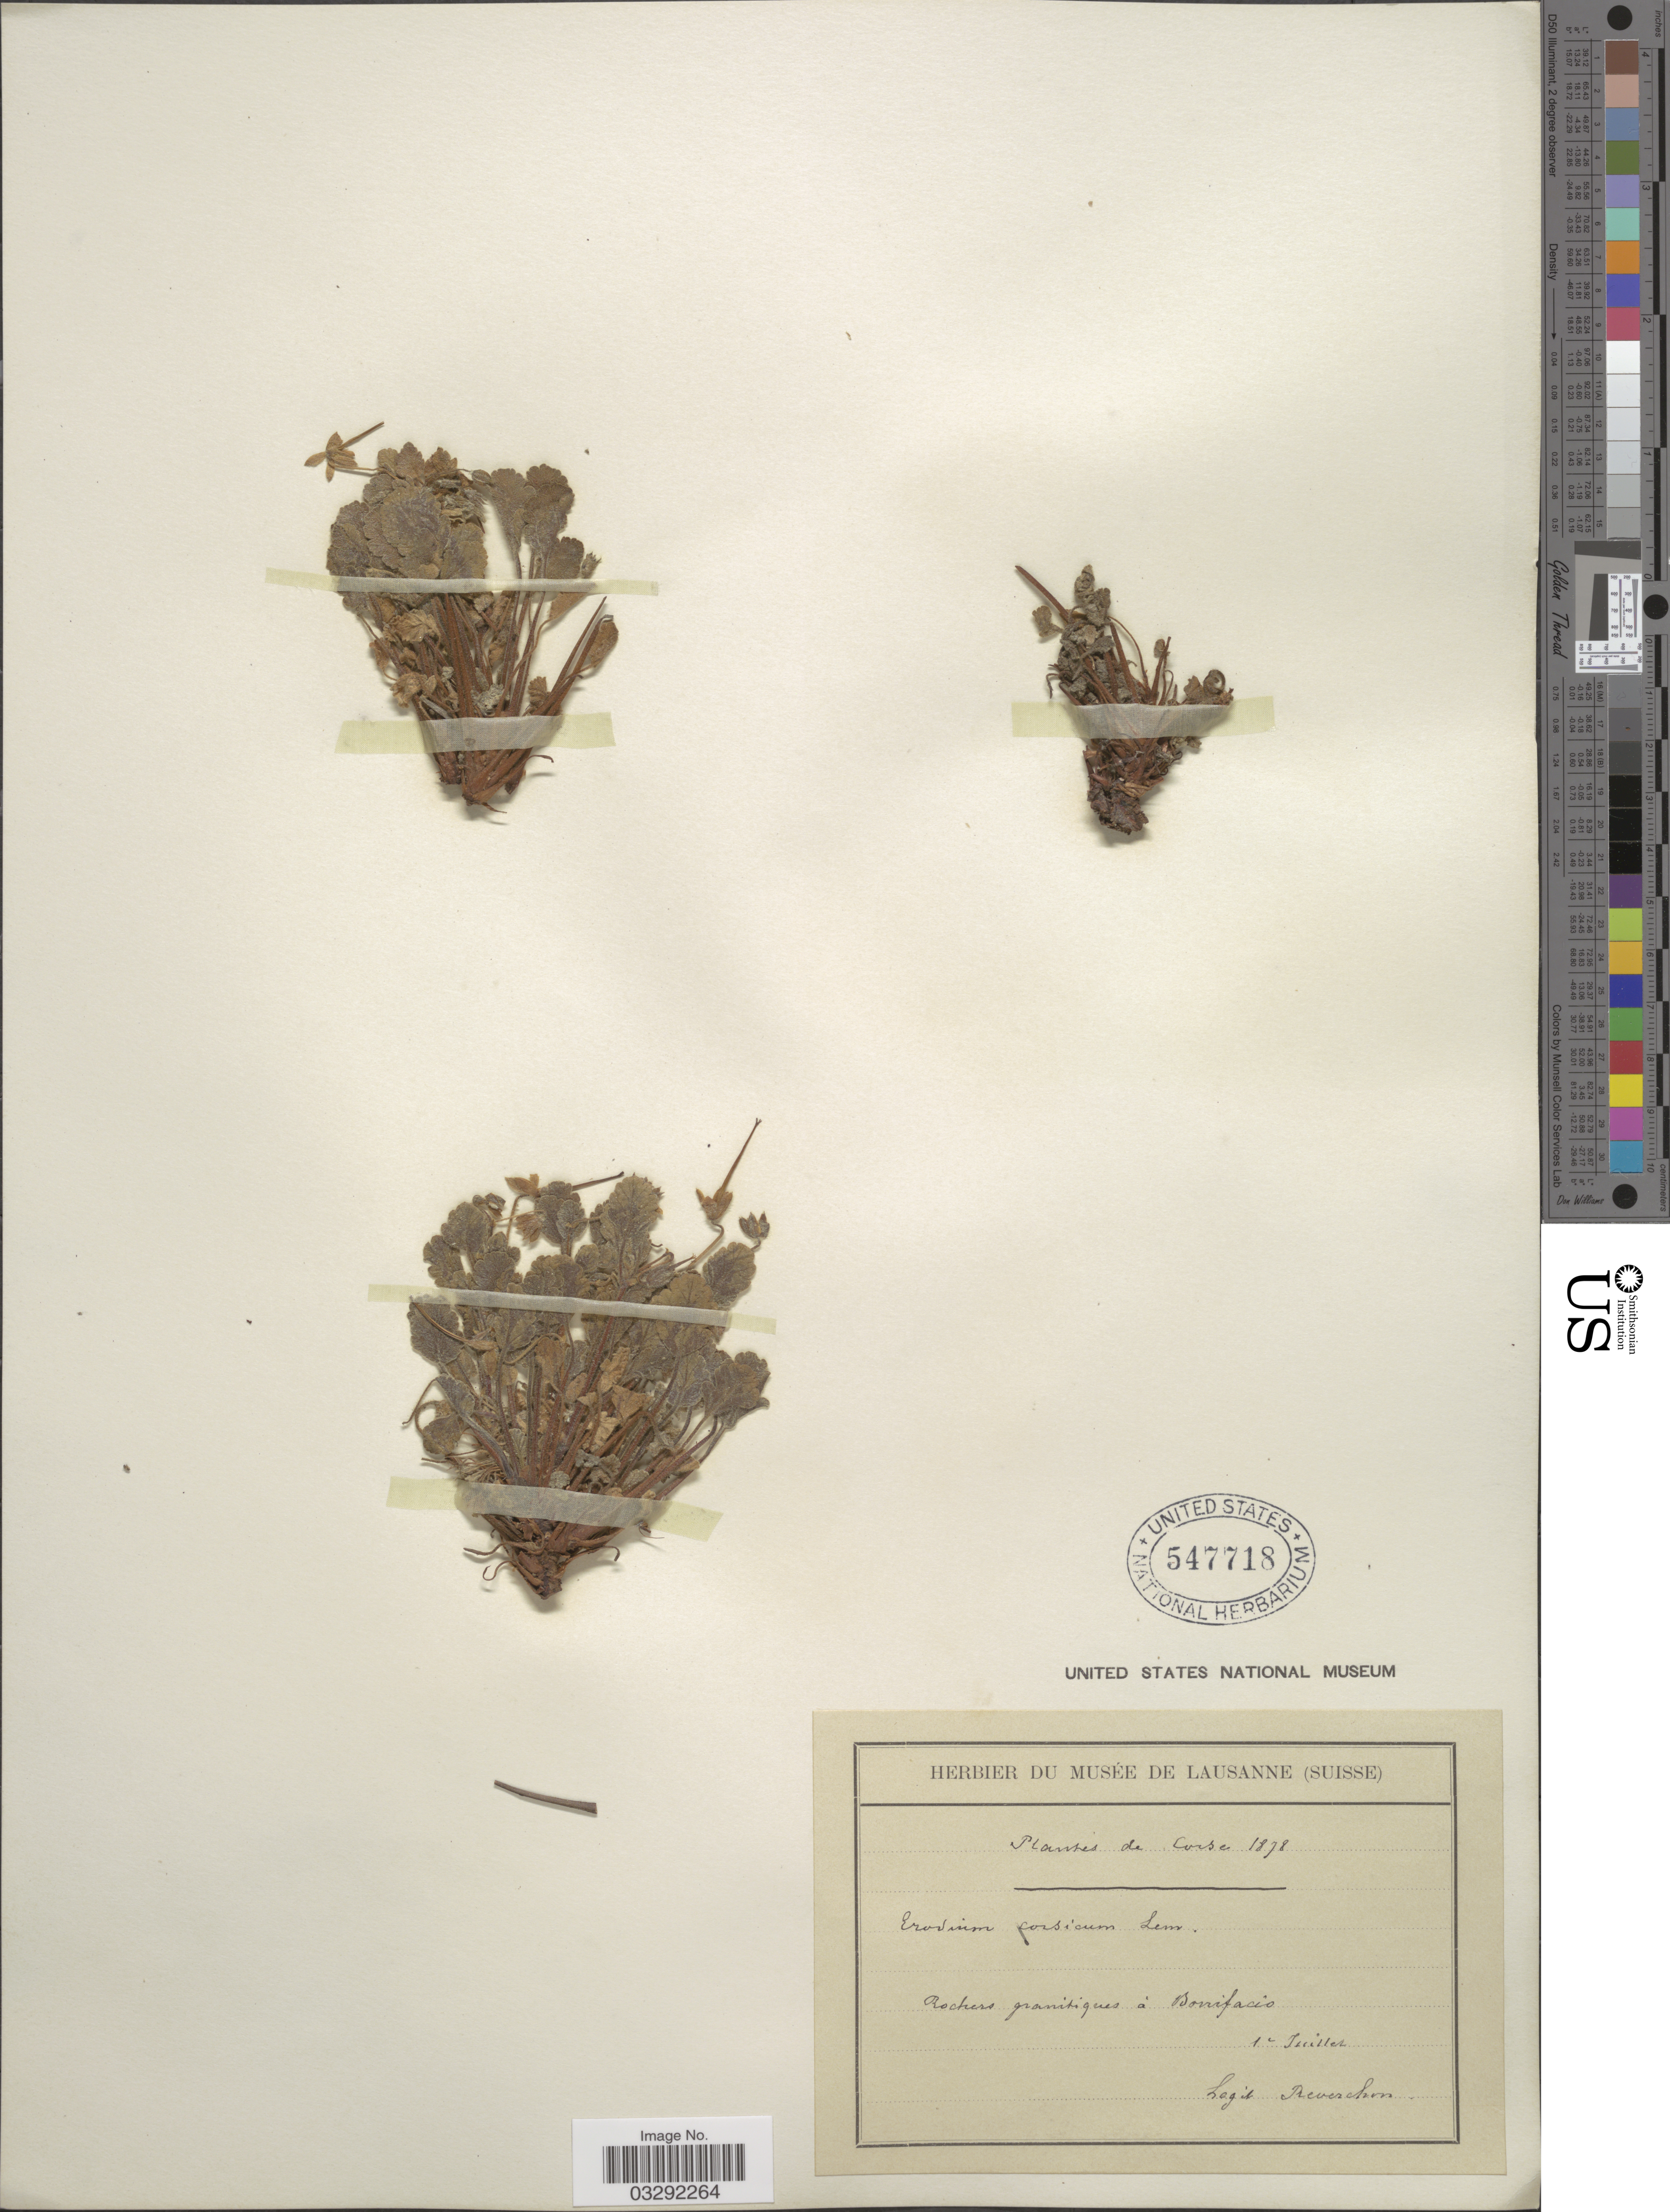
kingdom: Plantae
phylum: Tracheophyta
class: Magnoliopsida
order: Geraniales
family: Geraniaceae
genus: Erodium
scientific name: Erodium corsicum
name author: Léman ex DC.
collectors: -. Reverchon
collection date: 1878-07-01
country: France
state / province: Corsica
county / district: Corse-du-Sud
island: Corse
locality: Corse. Rochers granitiques á Bonifacino.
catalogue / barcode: US 547718